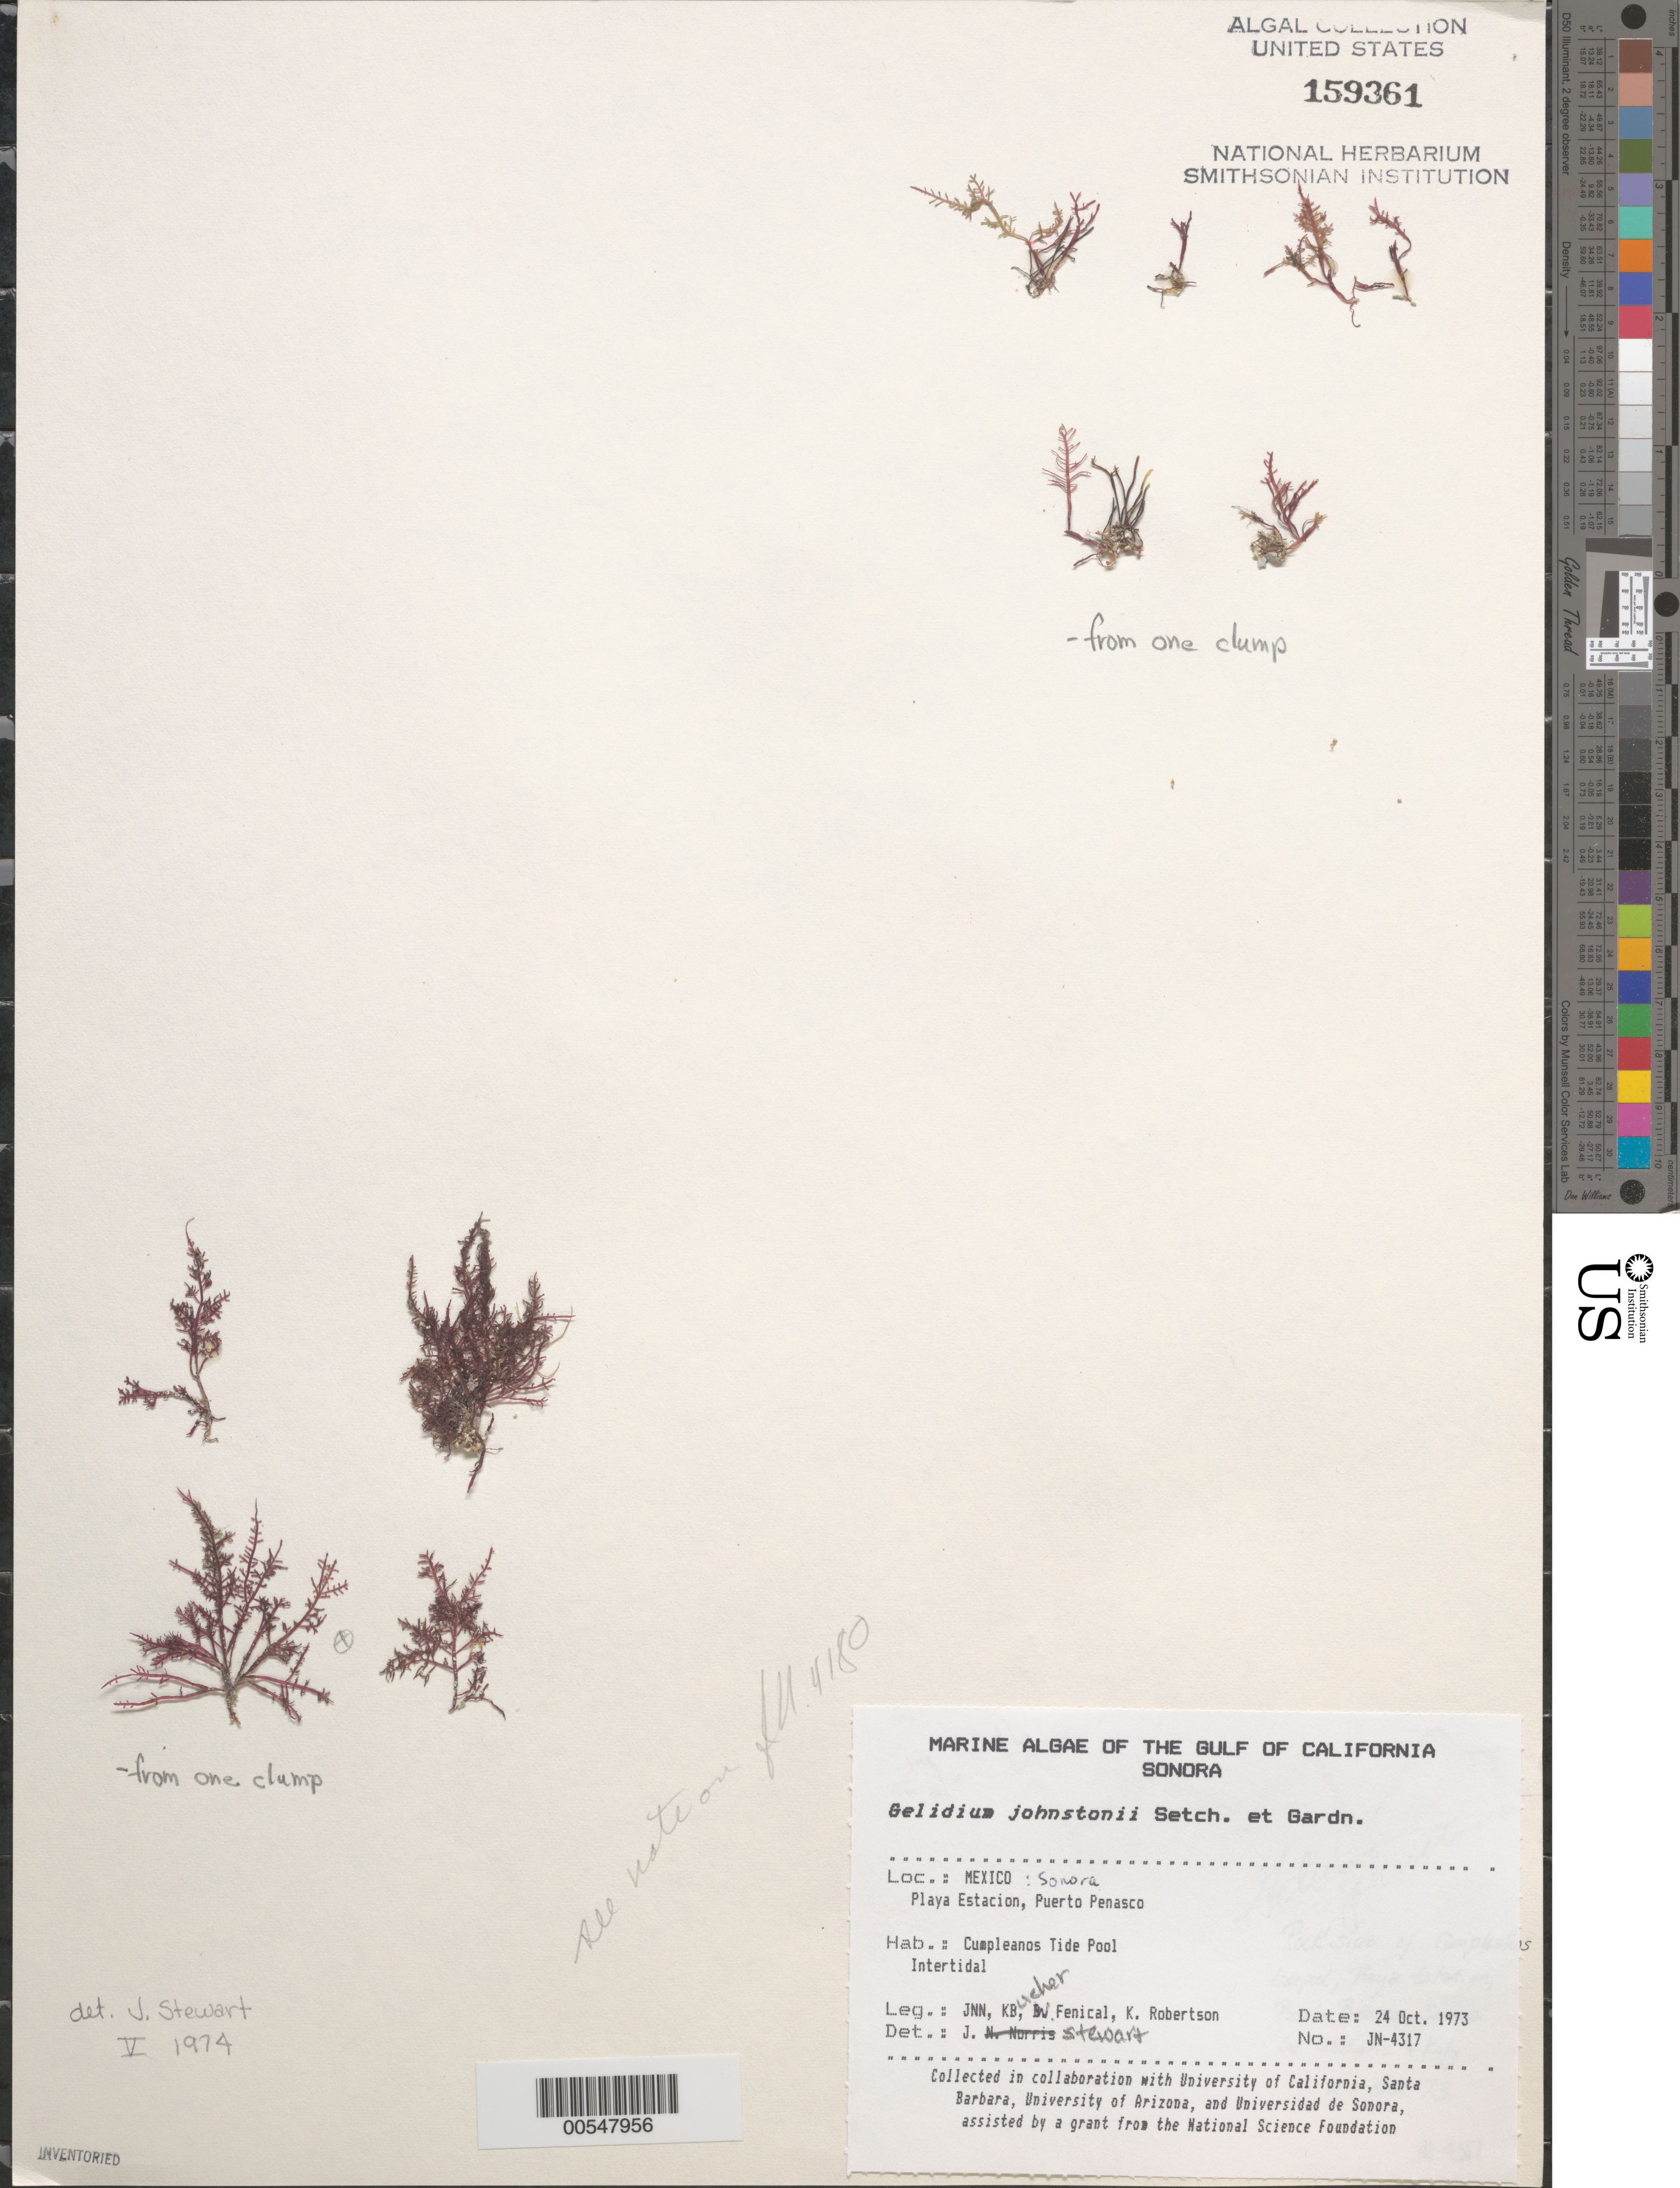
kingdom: Plantae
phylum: Rhodophyta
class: Florideophyceae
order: Gelidiales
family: Gelidiaceae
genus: Gelidium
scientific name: Gelidium johnstonii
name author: Setchell & N.L. Gardner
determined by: Stewart, J.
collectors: J. N. Norris, K. E. Bucher, W. Fenical & K. Robertson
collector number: JN-4317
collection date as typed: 24 Oct 1973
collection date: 1973-10-24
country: Mexico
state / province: Sonora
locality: Playa Estacion, Puerto Penasco, Cumpleanos Tide Pool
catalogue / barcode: US 159361